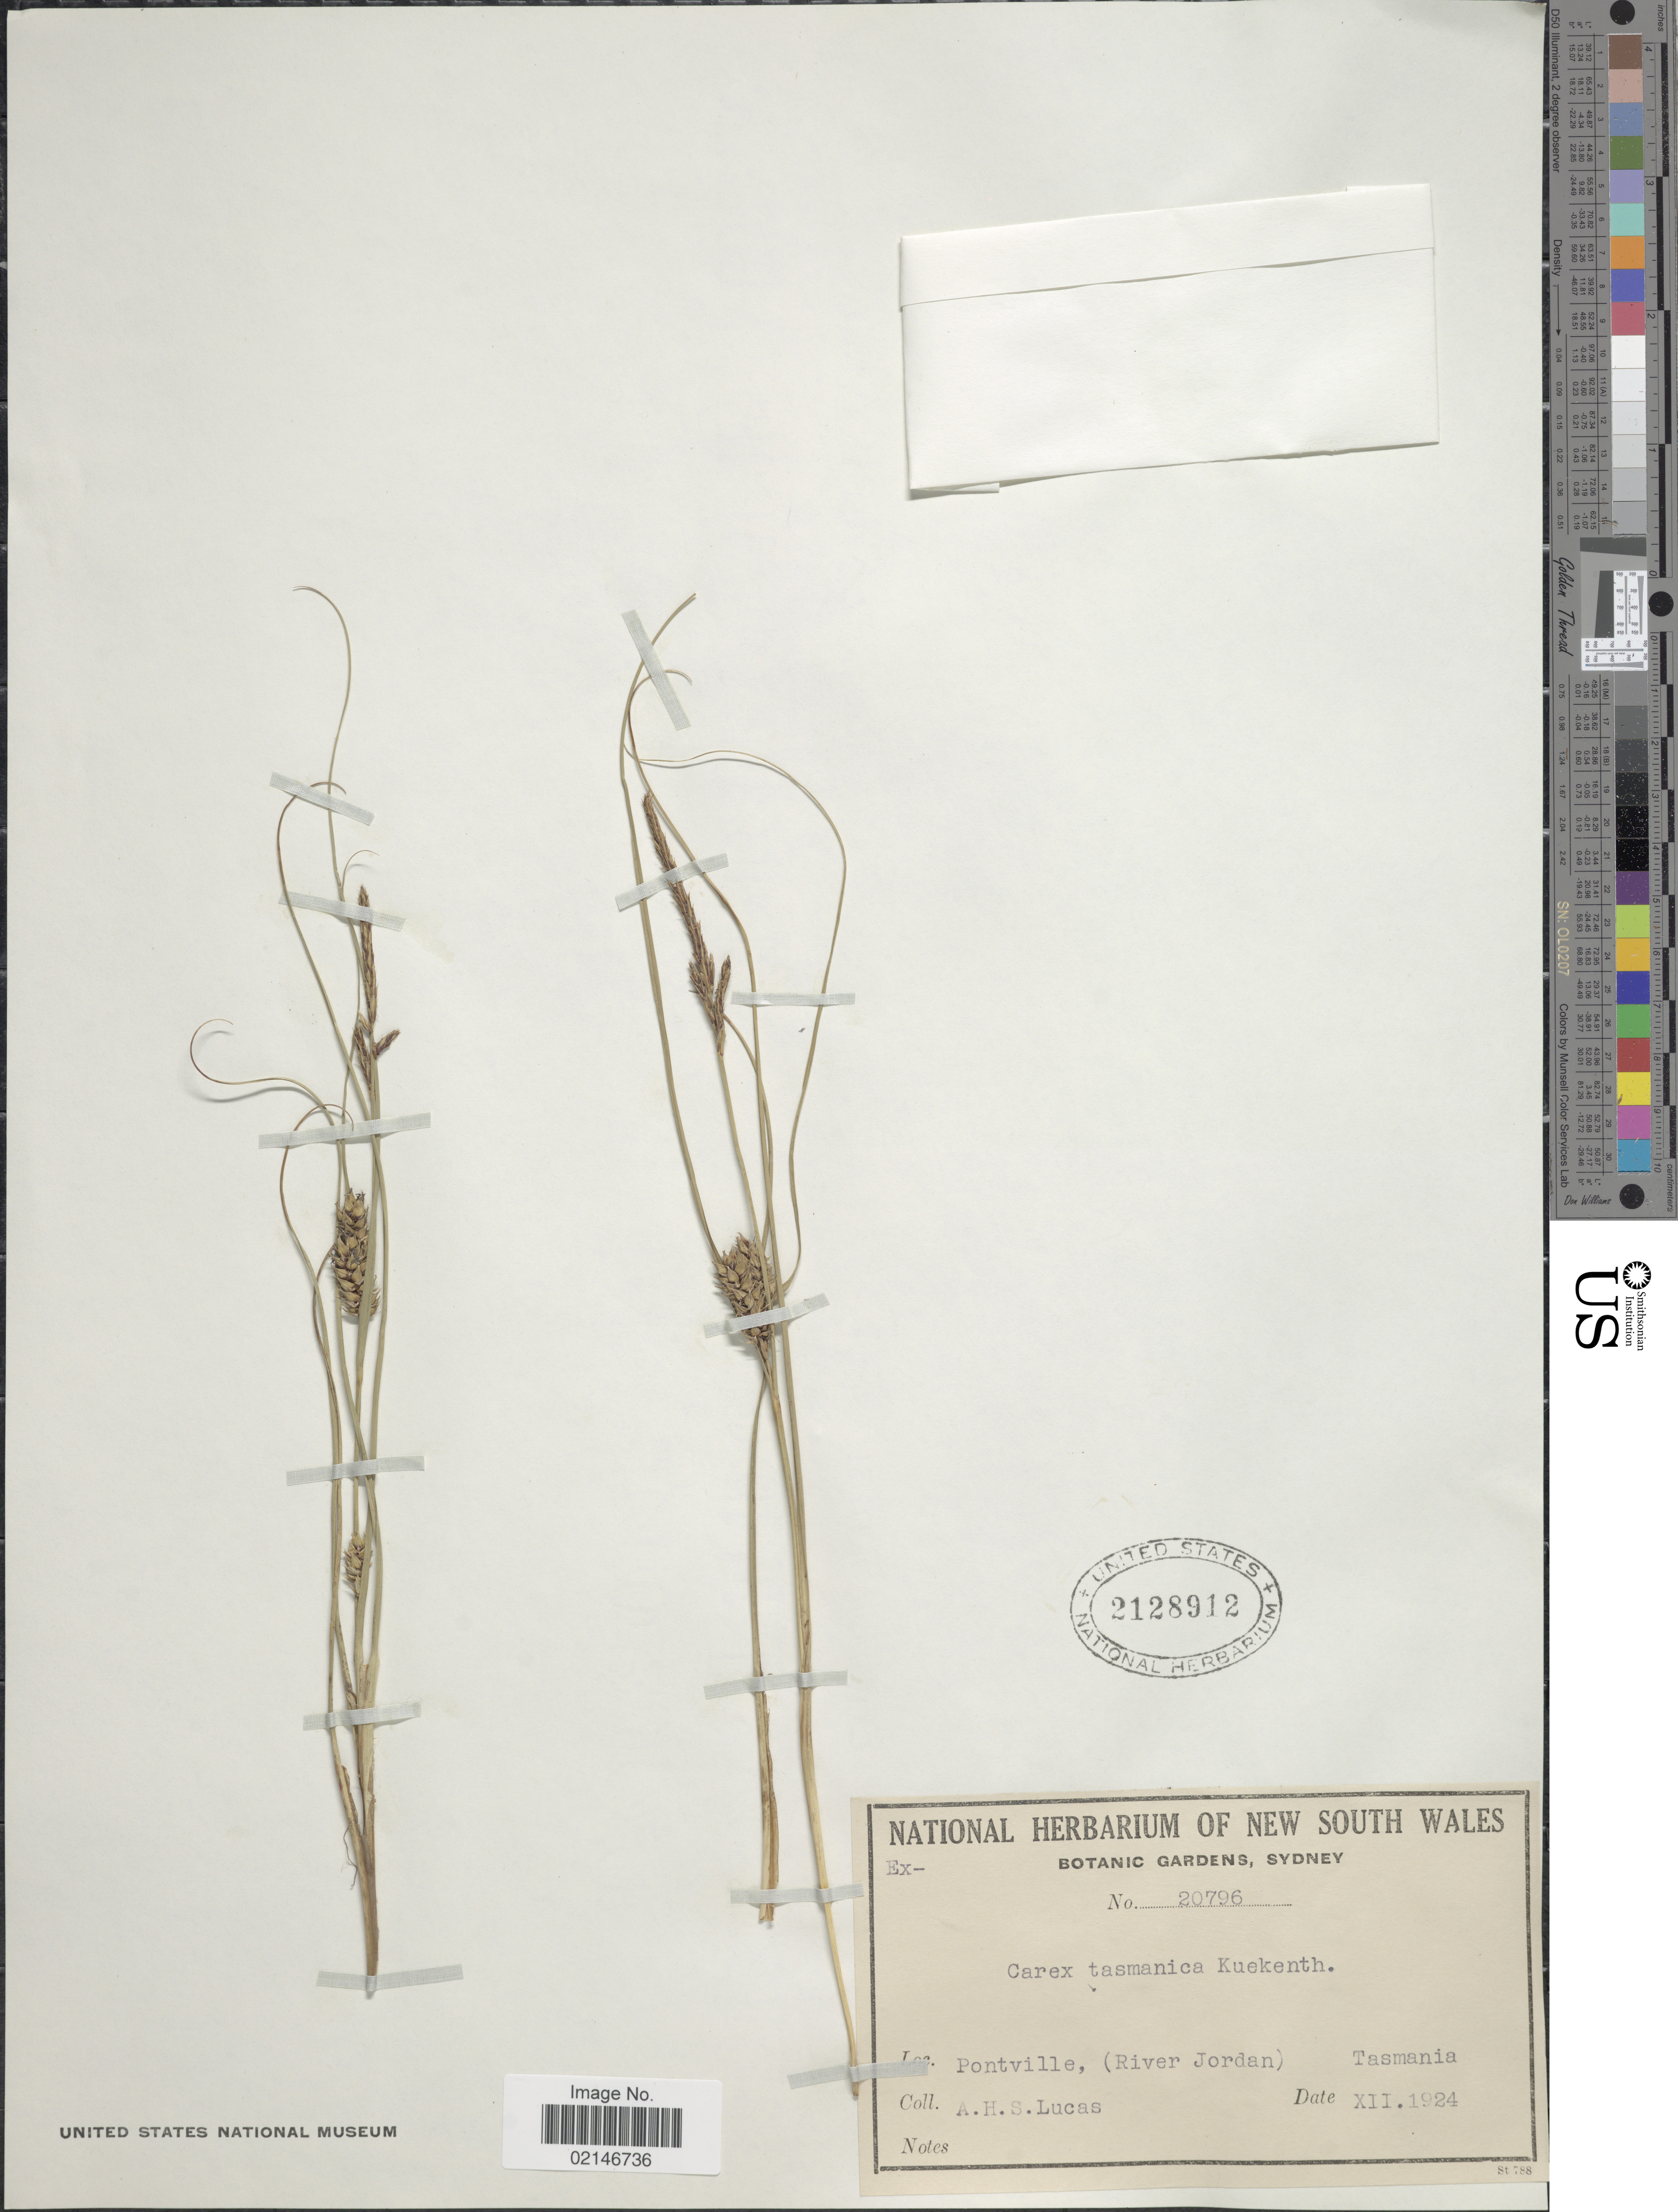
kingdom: Plantae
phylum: Tracheophyta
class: Liliopsida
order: Poales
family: Cyperaceae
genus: Carex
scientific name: Carex tasmanica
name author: Kük.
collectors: A. H. Lucas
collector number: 20796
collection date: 1924-12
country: Australia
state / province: Tasmania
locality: Pontville, (River Jordan)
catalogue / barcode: US 2128912